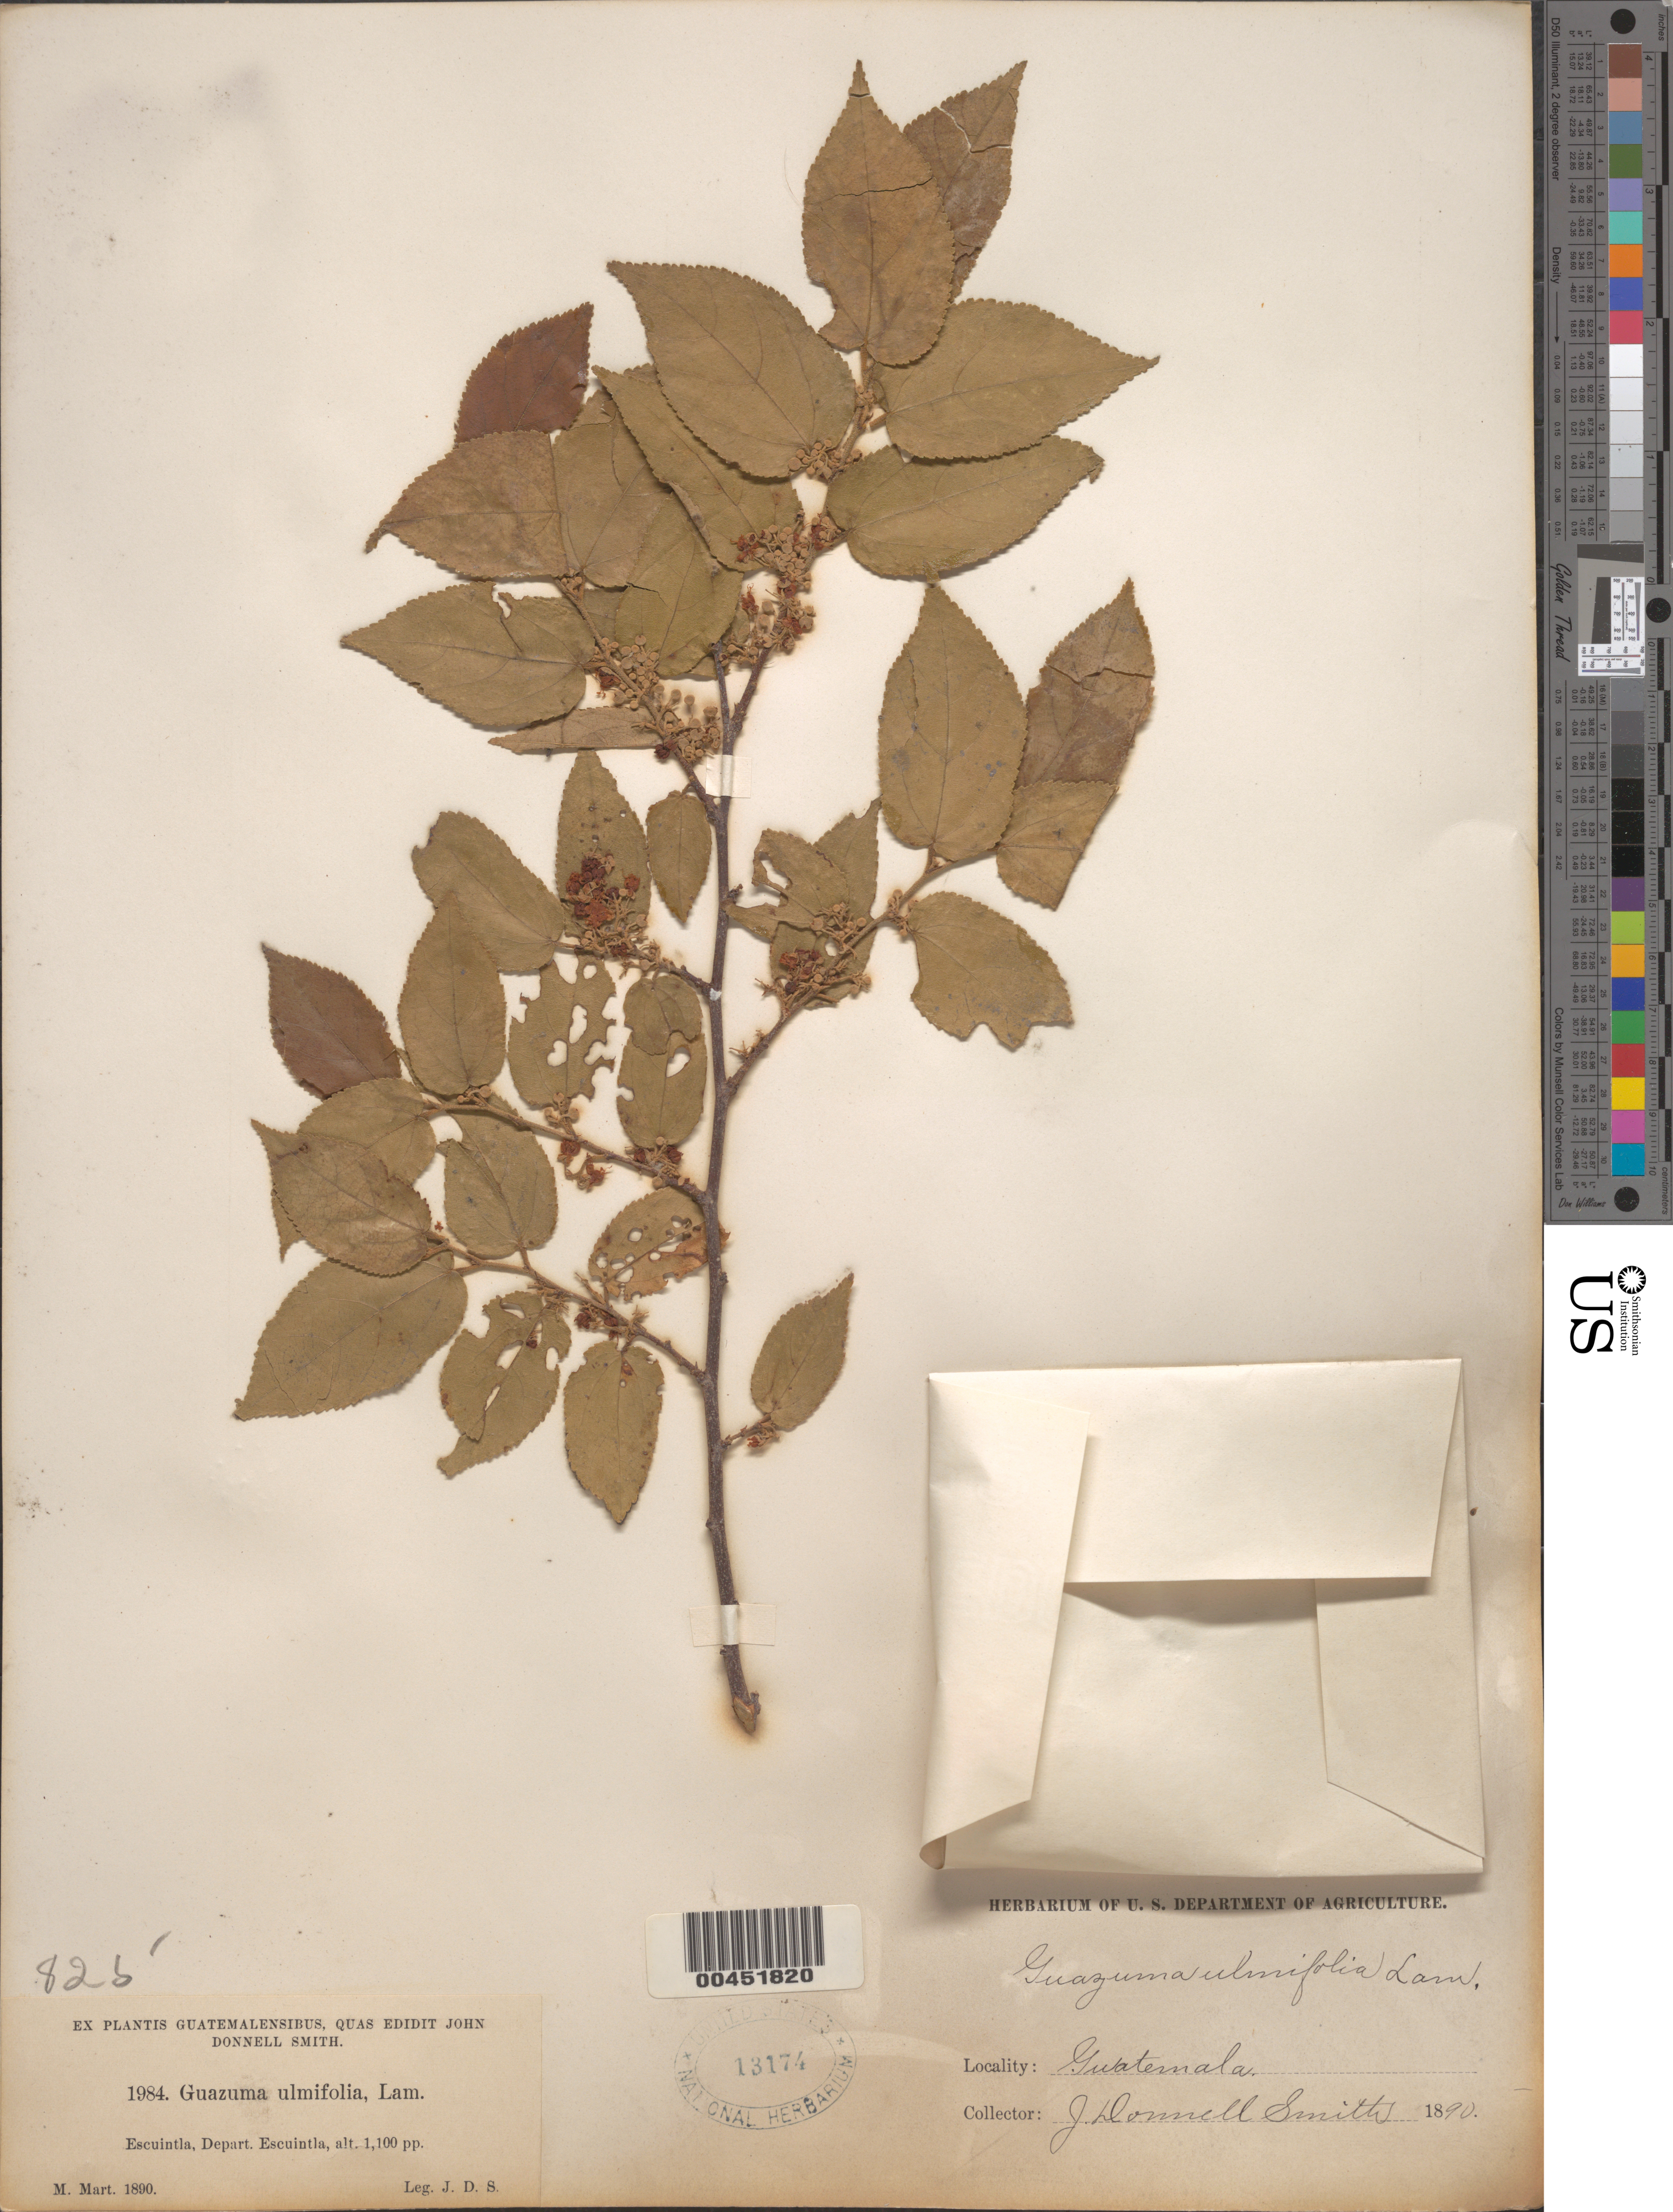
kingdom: Plantae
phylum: Tracheophyta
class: Magnoliopsida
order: Malvales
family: Malvaceae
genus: Guazuma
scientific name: Guazuma ulmifolia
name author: Lam.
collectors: J. Donnell Smith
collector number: ex Pl. Guat. 1984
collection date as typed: Mar 1890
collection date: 1890-03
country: Guatemala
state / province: Escuintla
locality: Escuintla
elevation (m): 335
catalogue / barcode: US 13174